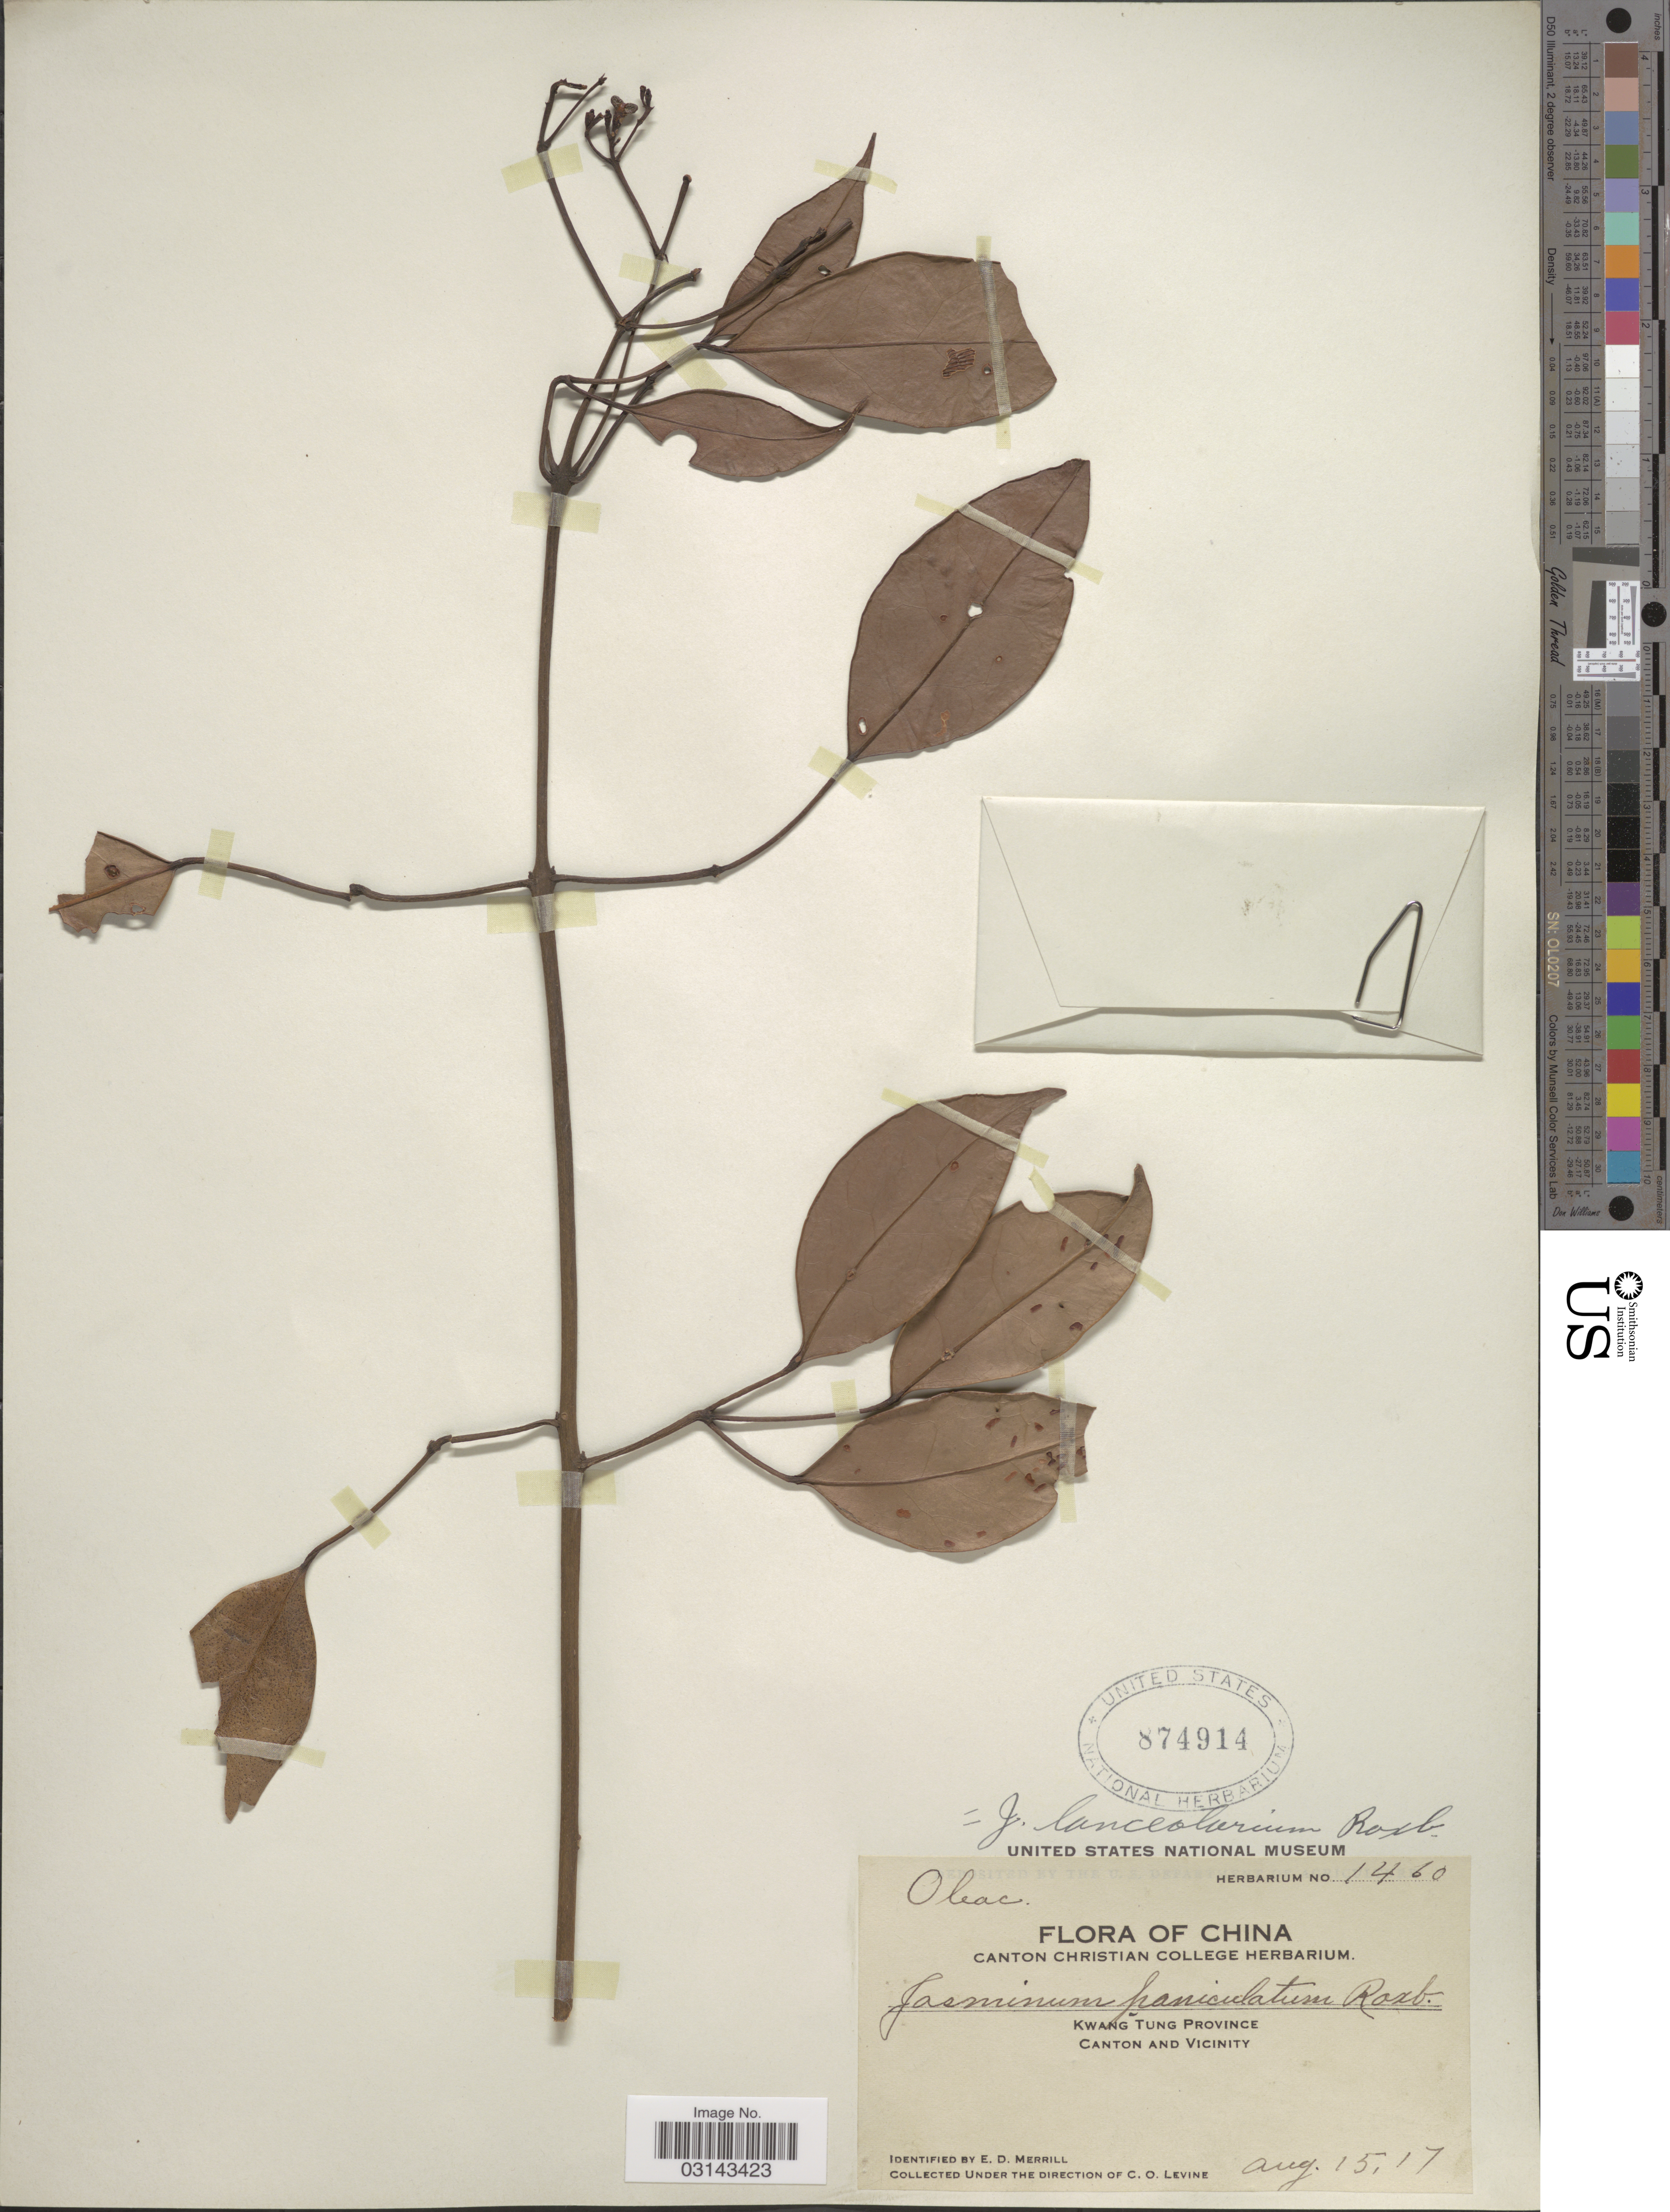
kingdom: Plantae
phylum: Tracheophyta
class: Magnoliopsida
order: Lamiales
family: Oleaceae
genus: Jasminum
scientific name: Jasminum lanceolarium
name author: Roxb.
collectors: C. O. Levine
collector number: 1460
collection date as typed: Transcribed d/m/y: 15/8/17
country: China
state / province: Guangdong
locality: Kwang Tung Province. Canton and Vicinity.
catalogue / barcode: US 874914